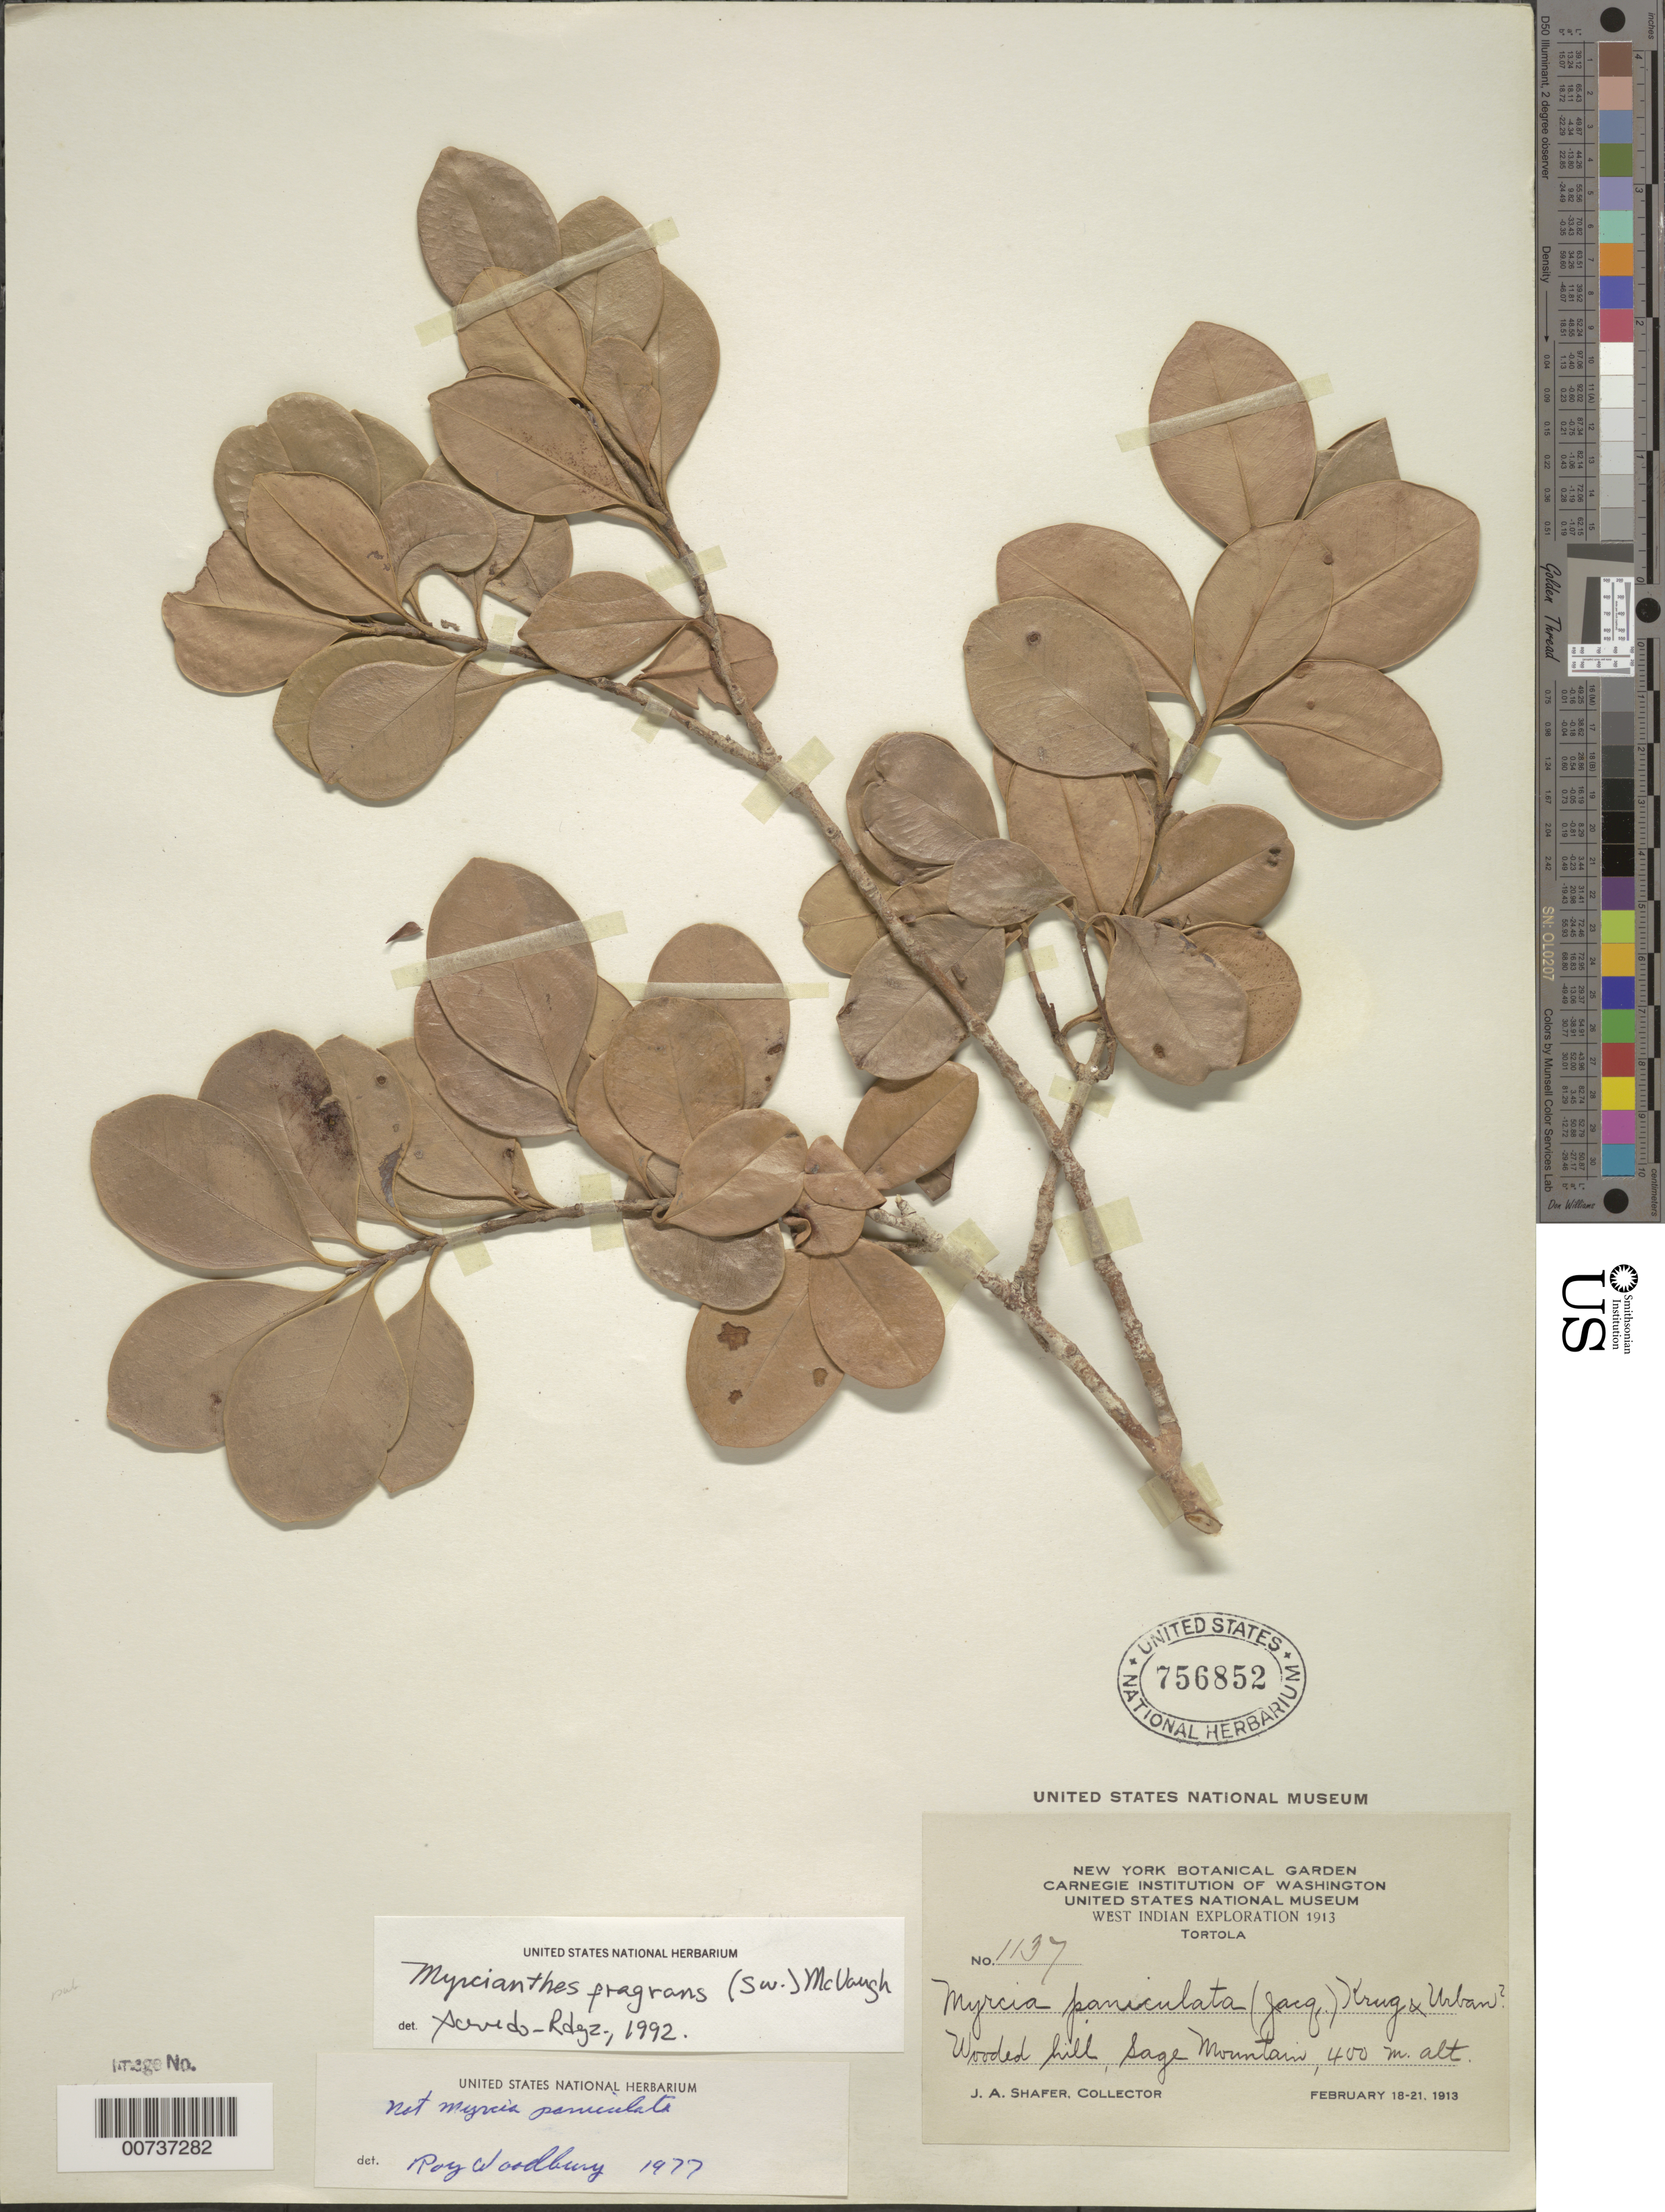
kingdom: Plantae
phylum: Tracheophyta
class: Magnoliopsida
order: Myrtales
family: Myrtaceae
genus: Myrcianthes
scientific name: Myrcianthes fragrans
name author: (Sw.) McVaugh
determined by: Acevedo-Rodríguez, P., (BOT), Smithsonian Institution - National Museum of Natural History (UNITED STATES)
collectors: J. A. Shafer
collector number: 1137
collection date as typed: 18 Feb 1913 to 21 Feb 1913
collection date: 1913-02-18/1913-02-21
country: British Virgin Islands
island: Tortola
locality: Sage Mountain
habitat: Wooded hill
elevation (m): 400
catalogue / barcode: US 756852